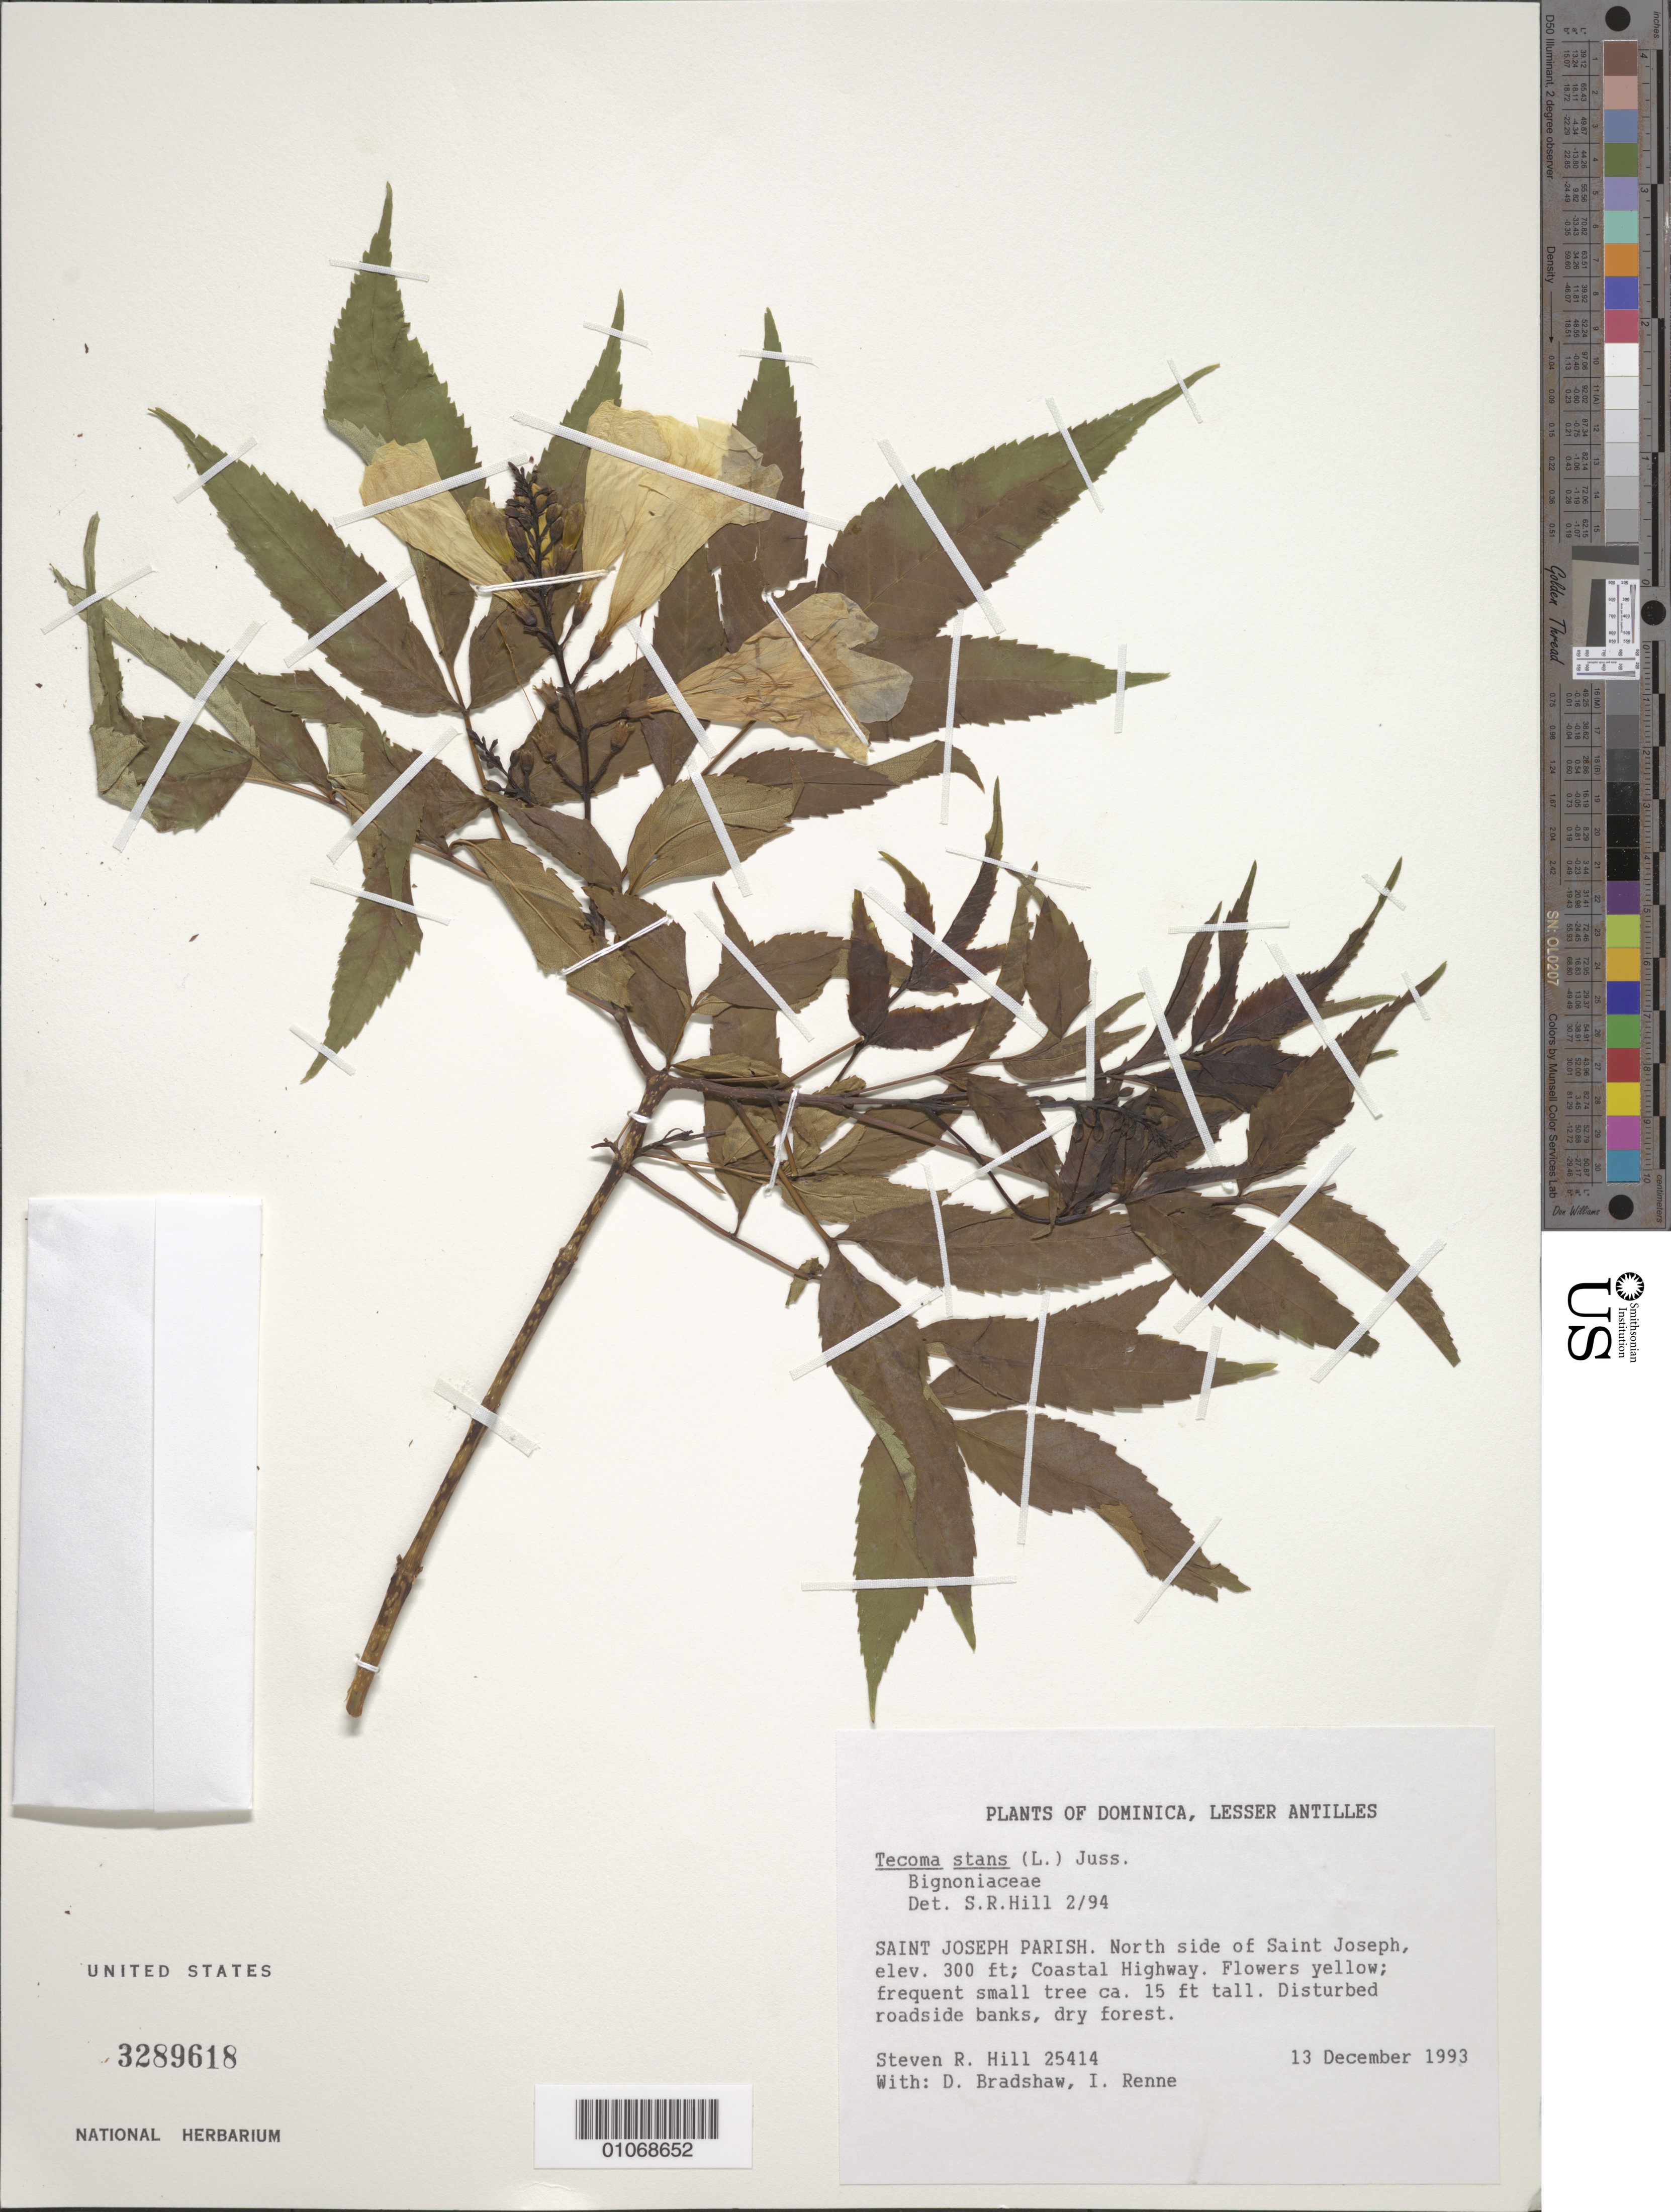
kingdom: Plantae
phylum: Tracheophyta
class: Magnoliopsida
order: Lamiales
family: Bignoniaceae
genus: Tecoma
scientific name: Tecoma stans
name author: (L.) Juss. ex Kunth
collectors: S. R. Hill, D. Bradshaw & I. Renne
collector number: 25414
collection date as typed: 13 Dec 1993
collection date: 1993-12-13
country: Dominica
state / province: St. Joseph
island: Dominica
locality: North side of Saint Joesph, coastal highway, disturbed roadside banks, dry forest.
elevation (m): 91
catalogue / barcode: US 3289618